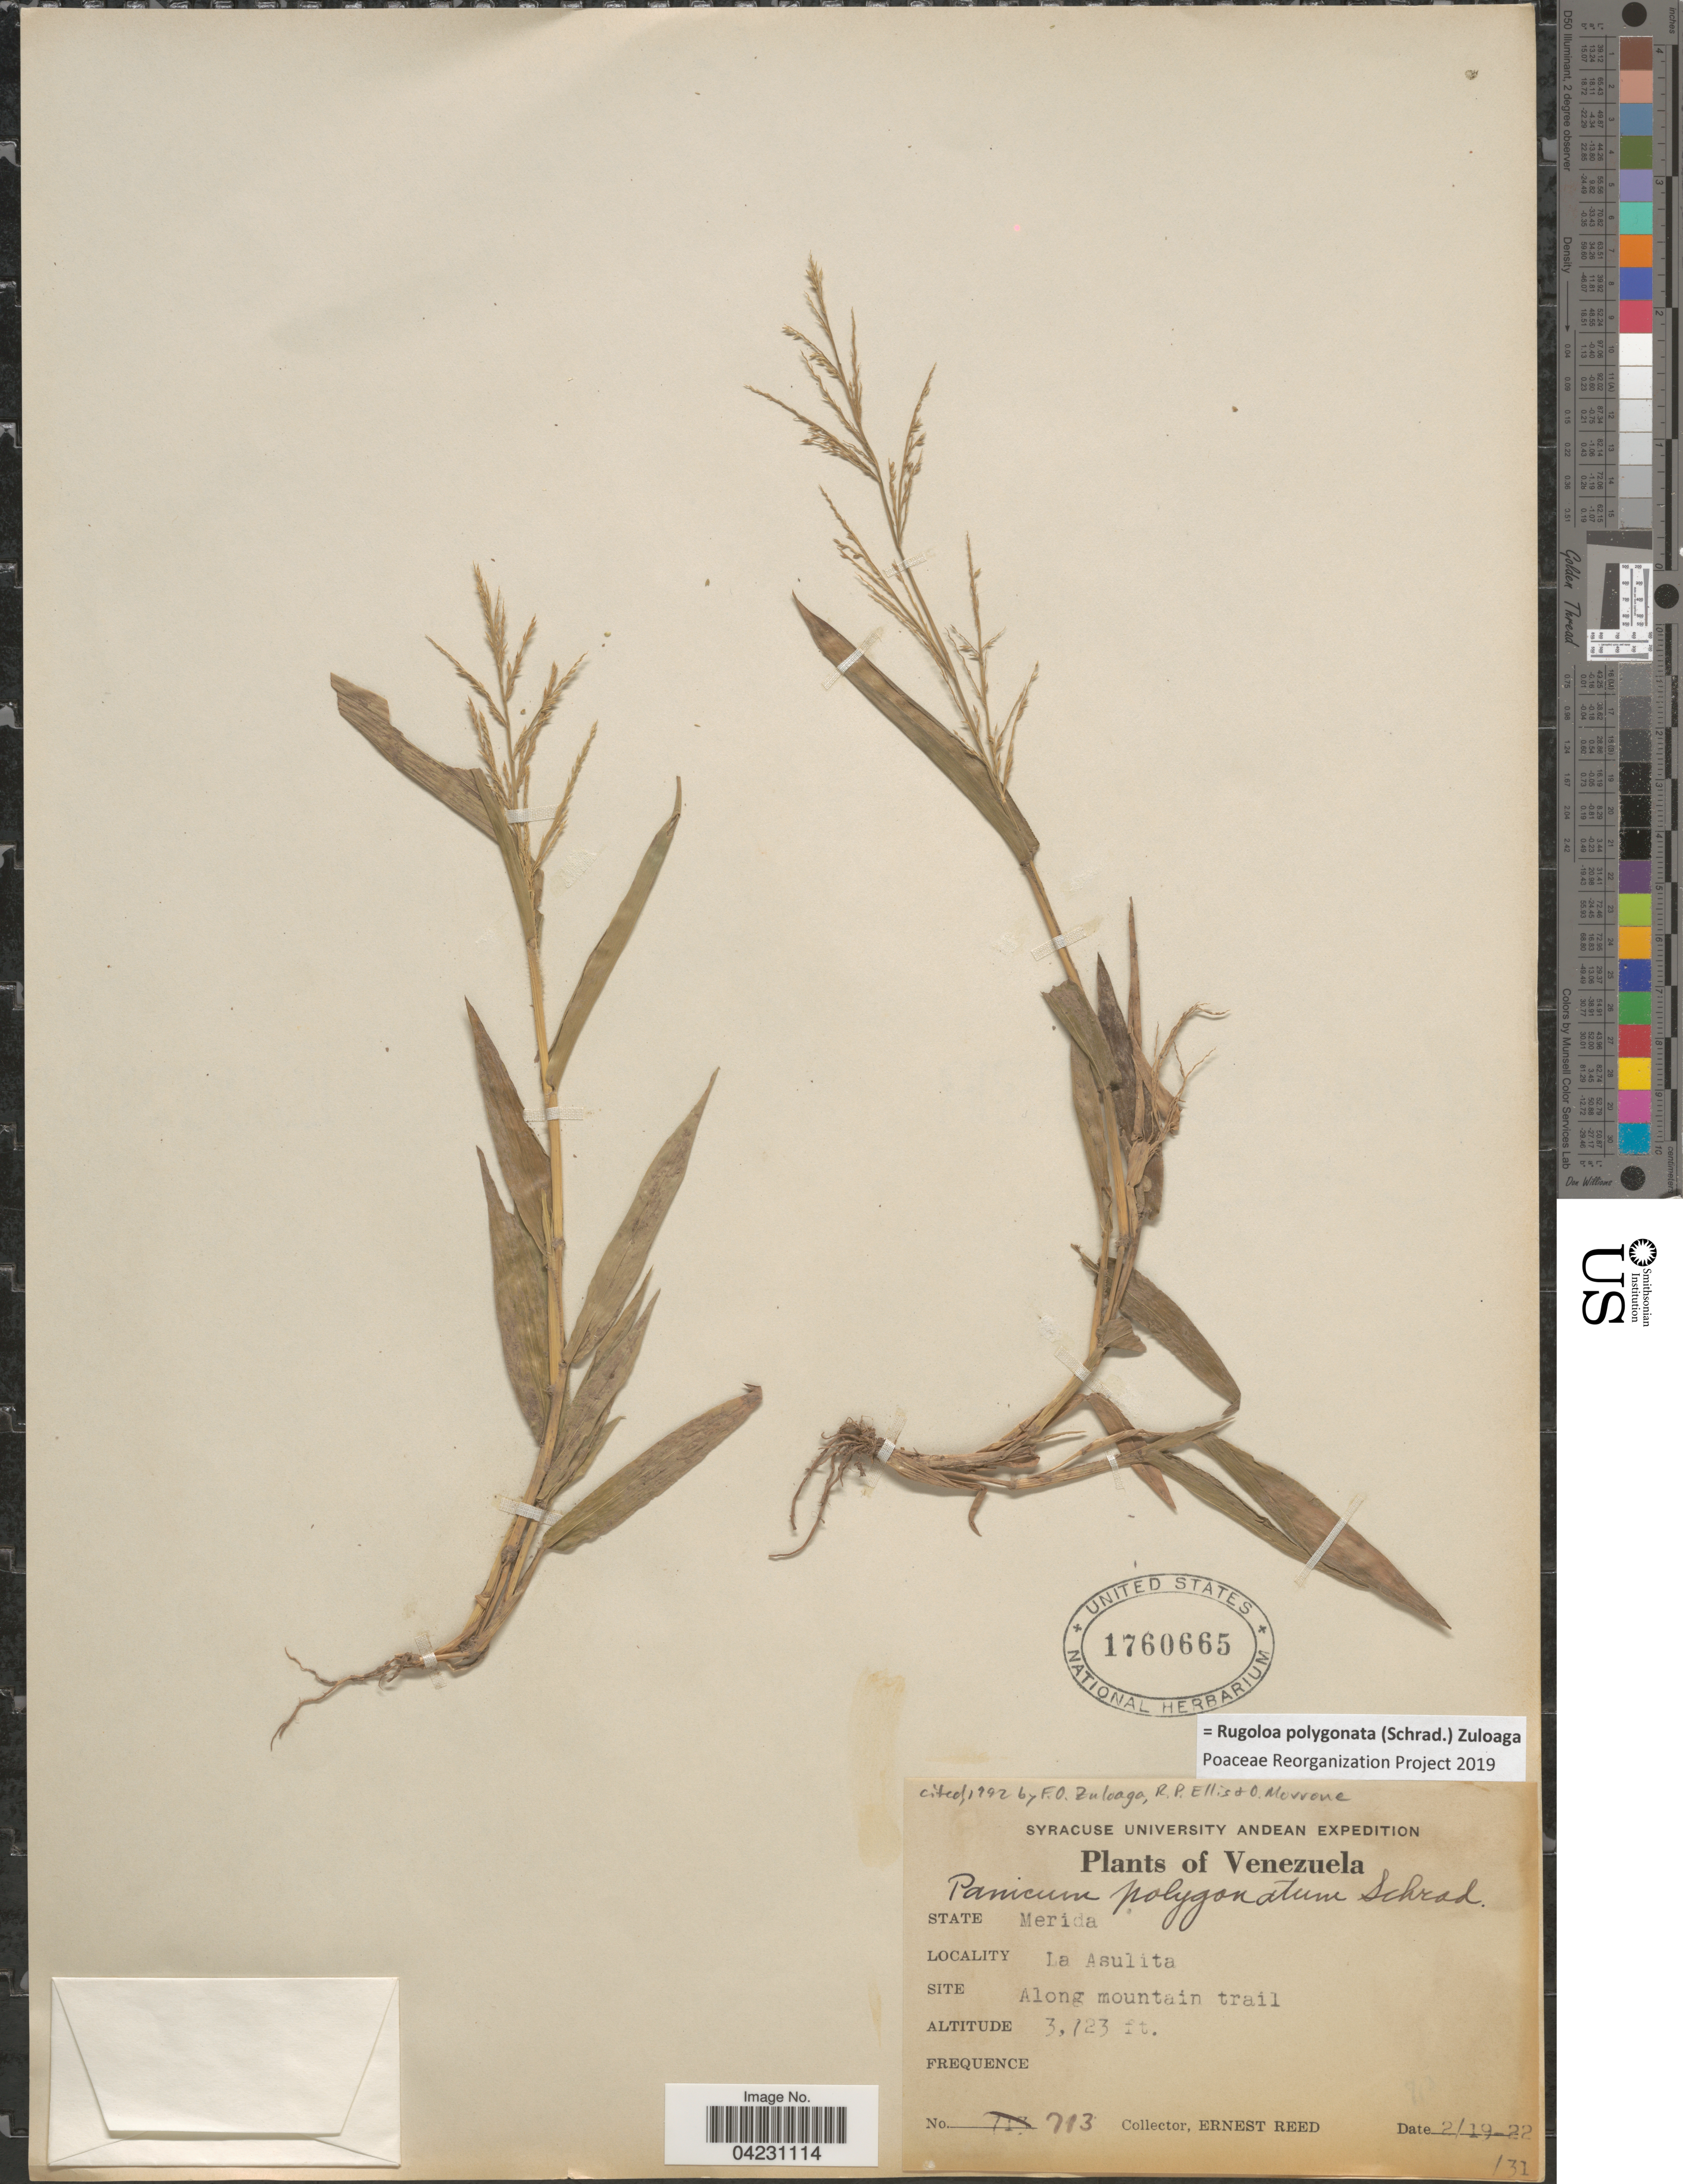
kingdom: Plantae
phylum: Tracheophyta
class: Liliopsida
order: Poales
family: Poaceae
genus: Rugoloa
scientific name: Rugoloa polygonata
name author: (Schrad.) Zuloaga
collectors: E. Reed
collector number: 713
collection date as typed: Transcribed d/m/y: 19/2/31 to 22/2/31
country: Venezuela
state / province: Merida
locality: La Asulita. Along mountain trail.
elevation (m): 1135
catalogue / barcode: US 1760665